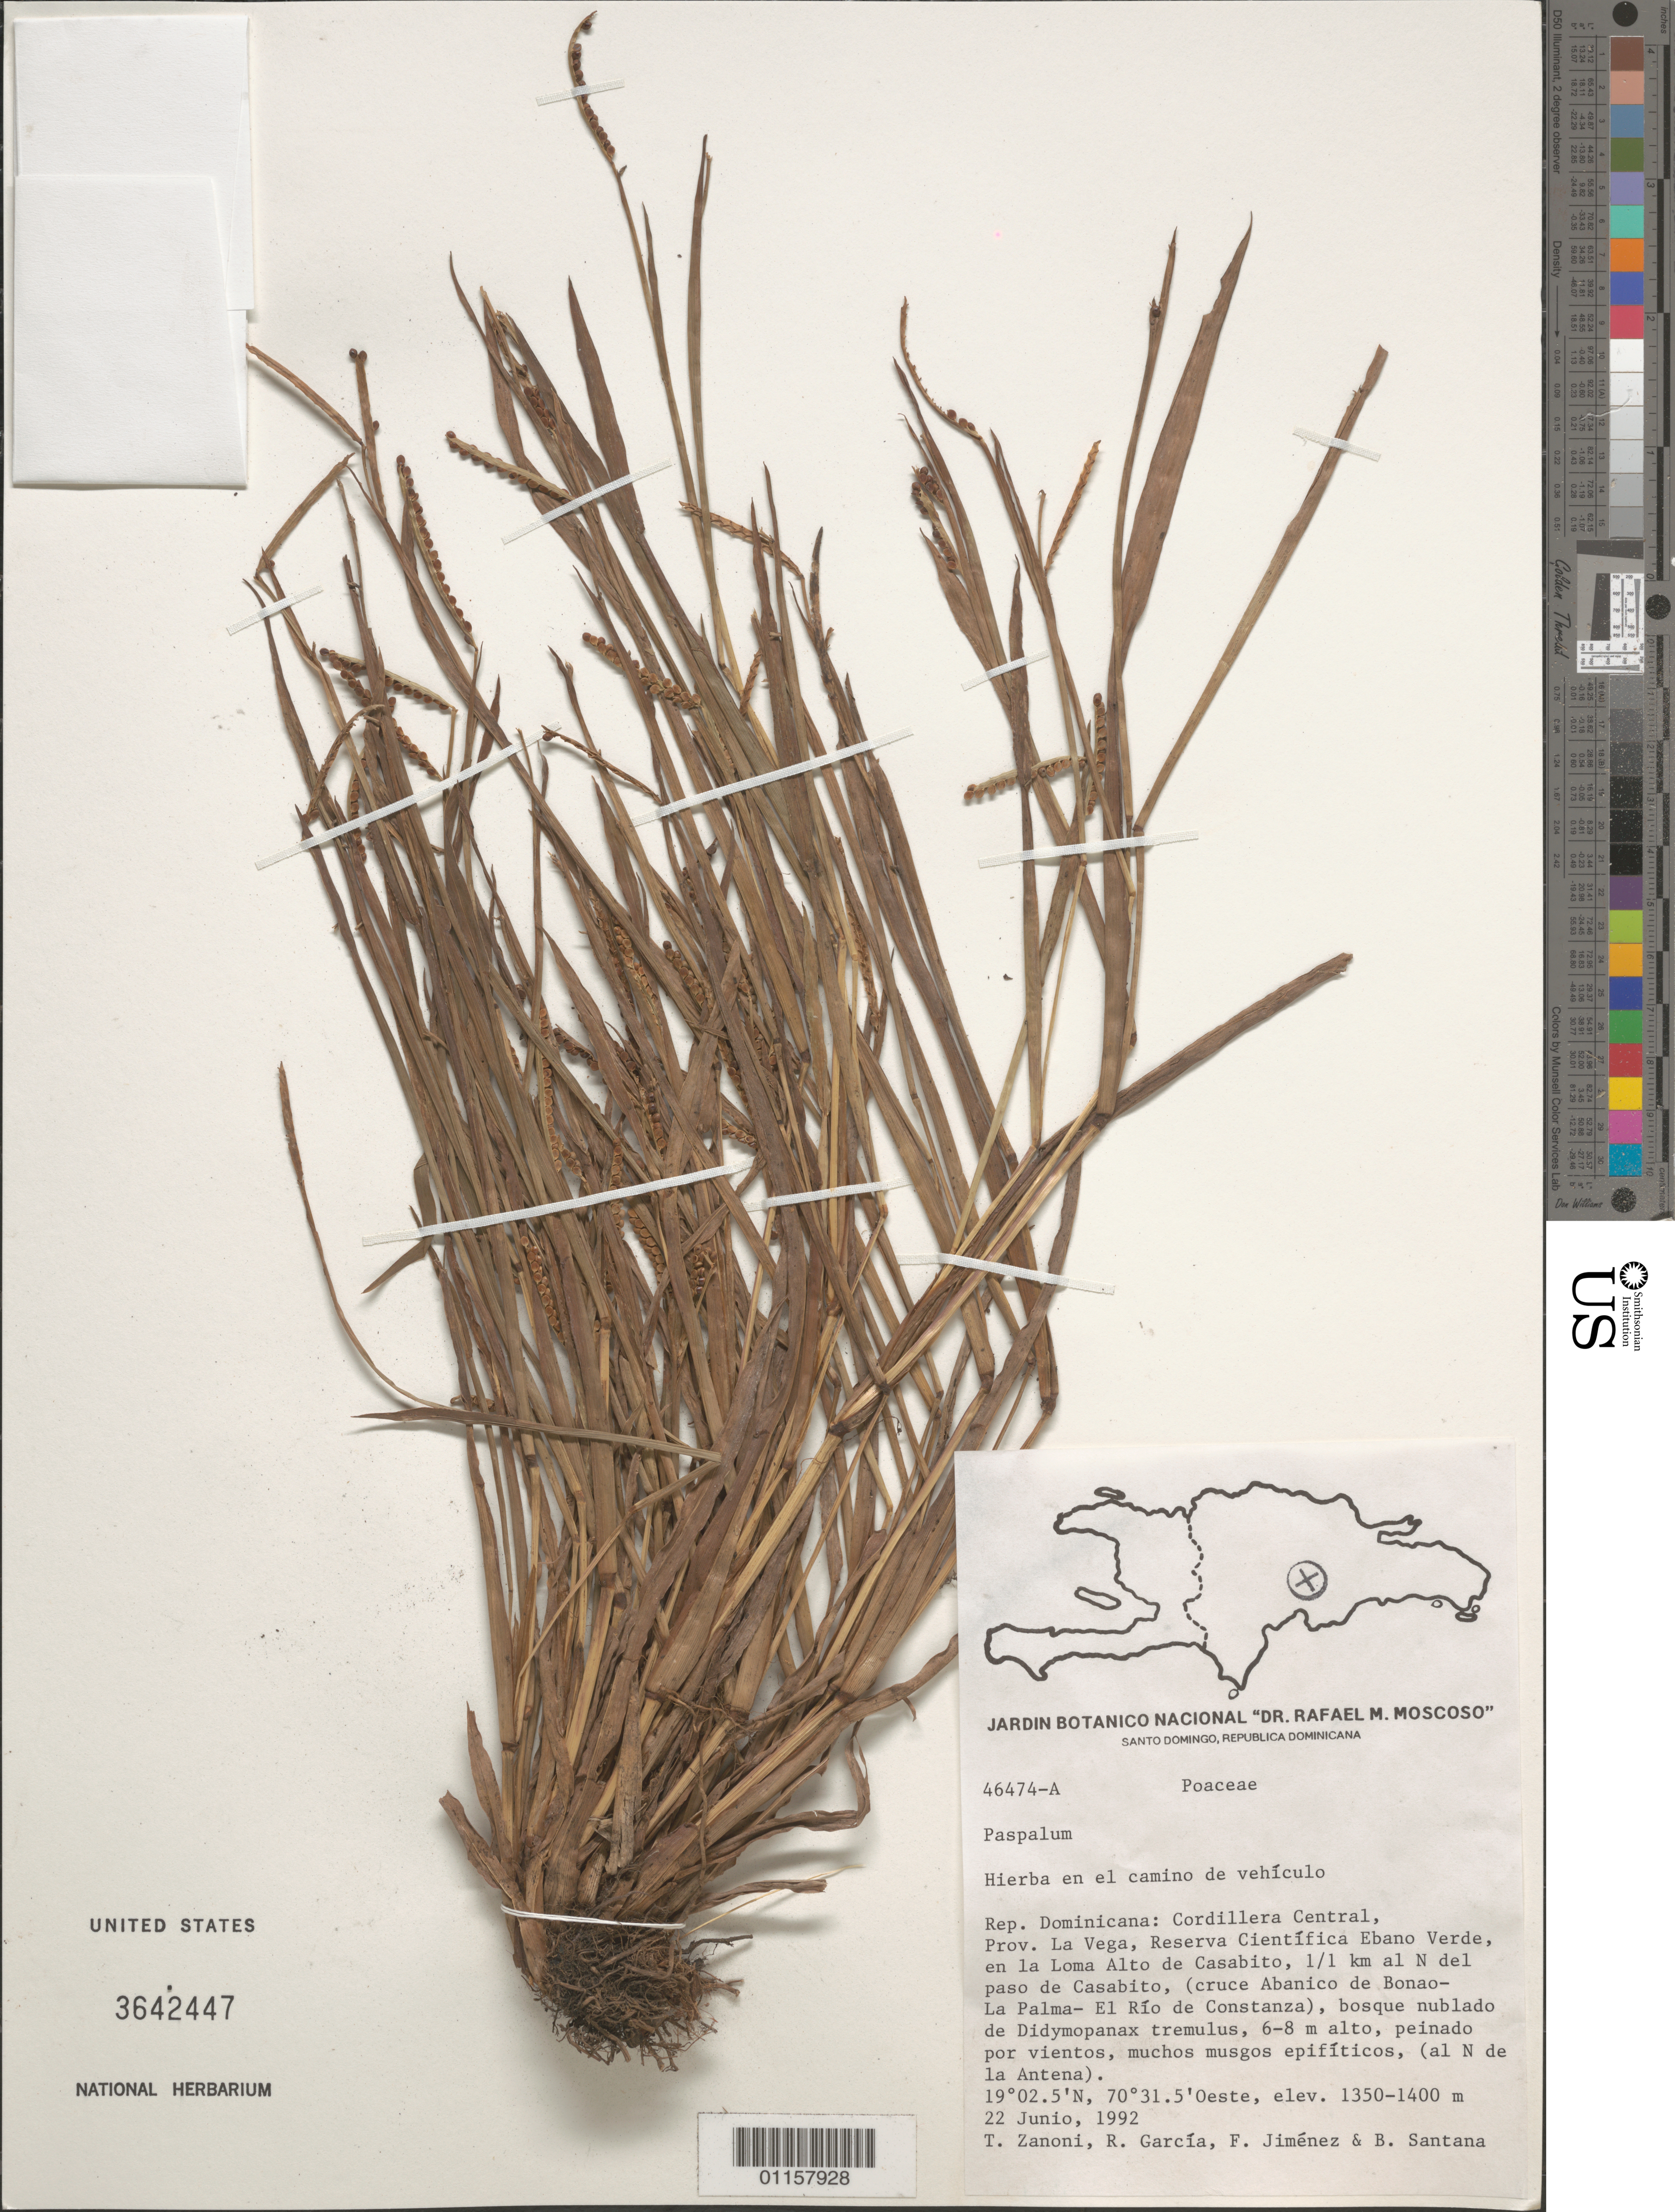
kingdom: Plantae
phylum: Tracheophyta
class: Liliopsida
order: Poales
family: Poaceae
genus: Paspalum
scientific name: Paspalum sp.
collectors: T. A. Zanoni, R. García, F. Jiménez & B. Santana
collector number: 46474-A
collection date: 1992-06-22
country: Dominican Republic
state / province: La Vega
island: Hispaniola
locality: Cordillera Central, Reserva Científica Ebano Verde; en la Loma Alto de Casabito, 1/1 km al N del paso de Casabito, (cruce Abanico de Bonao-La Palma-El Río de Constanza). Al N de la Antena.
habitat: Bosque nublado de Didymopanax tremulus, 6-8 m alto, peinado por vientos, muchos musgos epifíticos. En el camino de vehículo.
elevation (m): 1350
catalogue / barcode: US 3642447